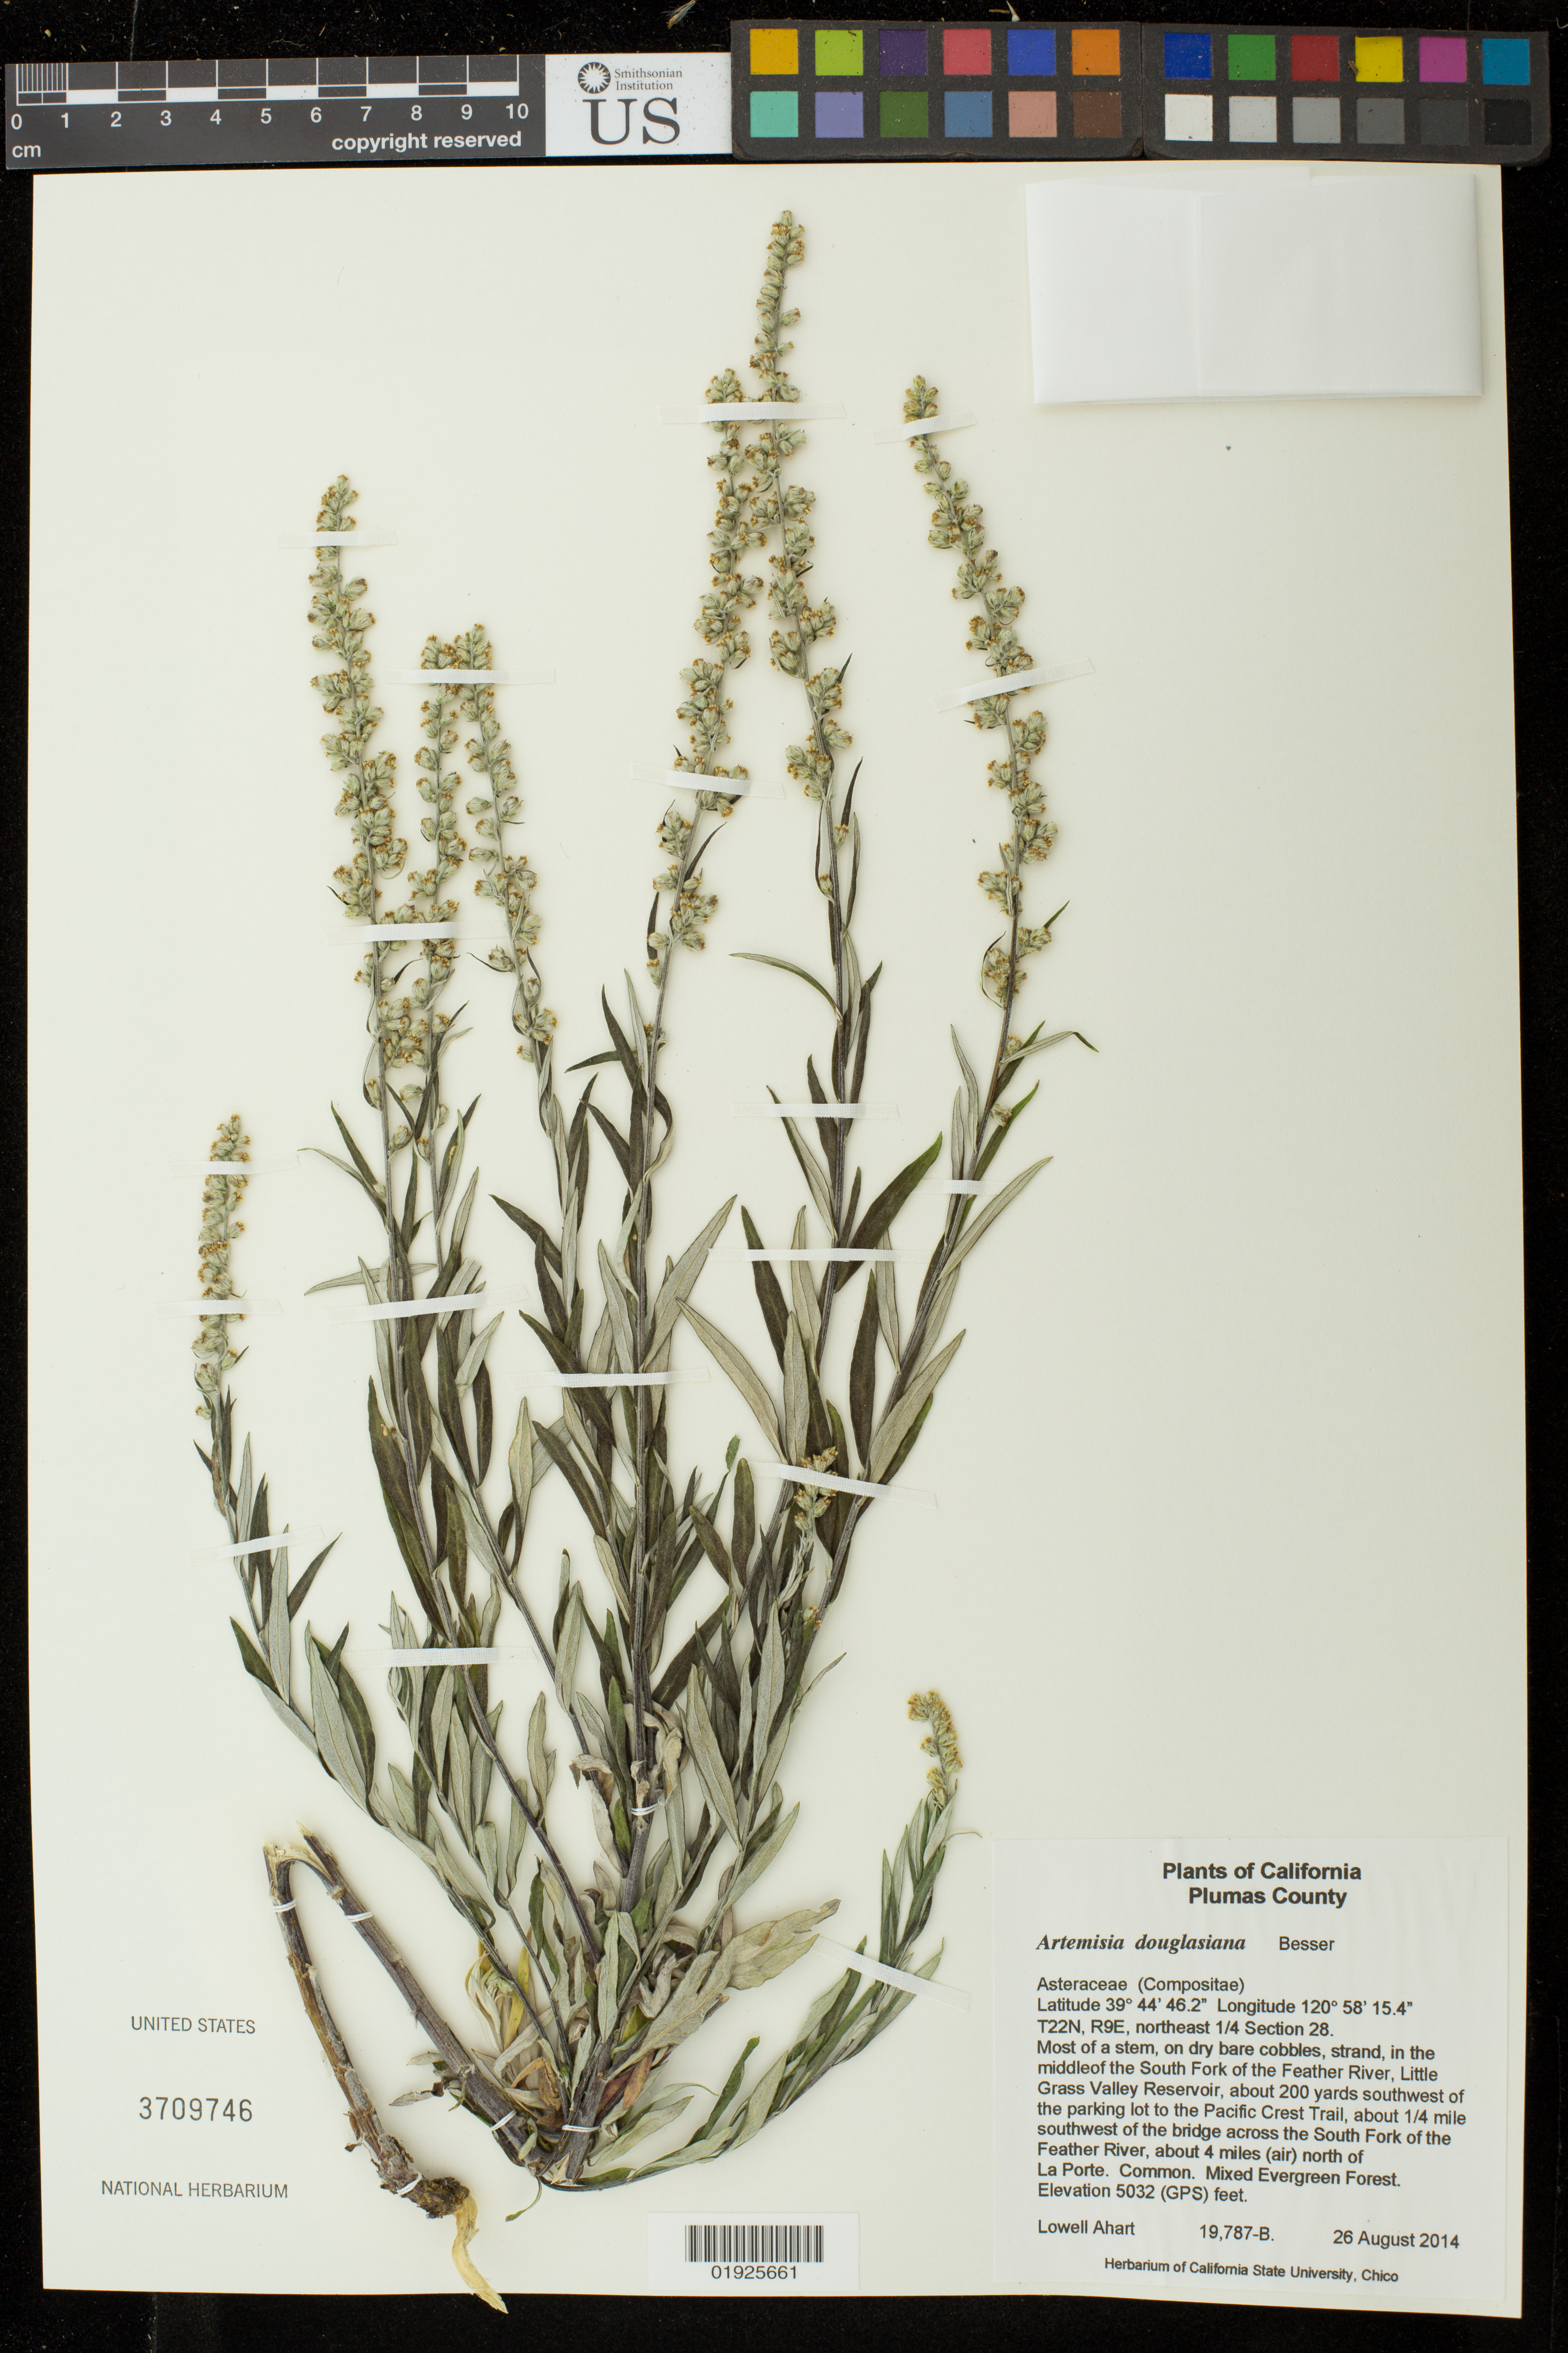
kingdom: Plantae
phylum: Tracheophyta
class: Magnoliopsida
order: Asterales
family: Asteraceae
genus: Artemisia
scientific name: Artemisia douglasiana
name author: Besser ex Hook.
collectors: L. Ahart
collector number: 19787-B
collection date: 2014-08-26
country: United States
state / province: California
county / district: Plumas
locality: Center of the South Fork of the Feather River, Little Grass Valley Reservoir, about 200 yards southwest of the parking lot to the Pacific Crest trail, about 1/4 mile southwest of the bridge across the South Fork of the Feather River, about 4 miles (air) north of La Porte.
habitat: On dry bare cobbles. Mixed evergreen forest.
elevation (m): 1534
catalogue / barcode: US 3709746